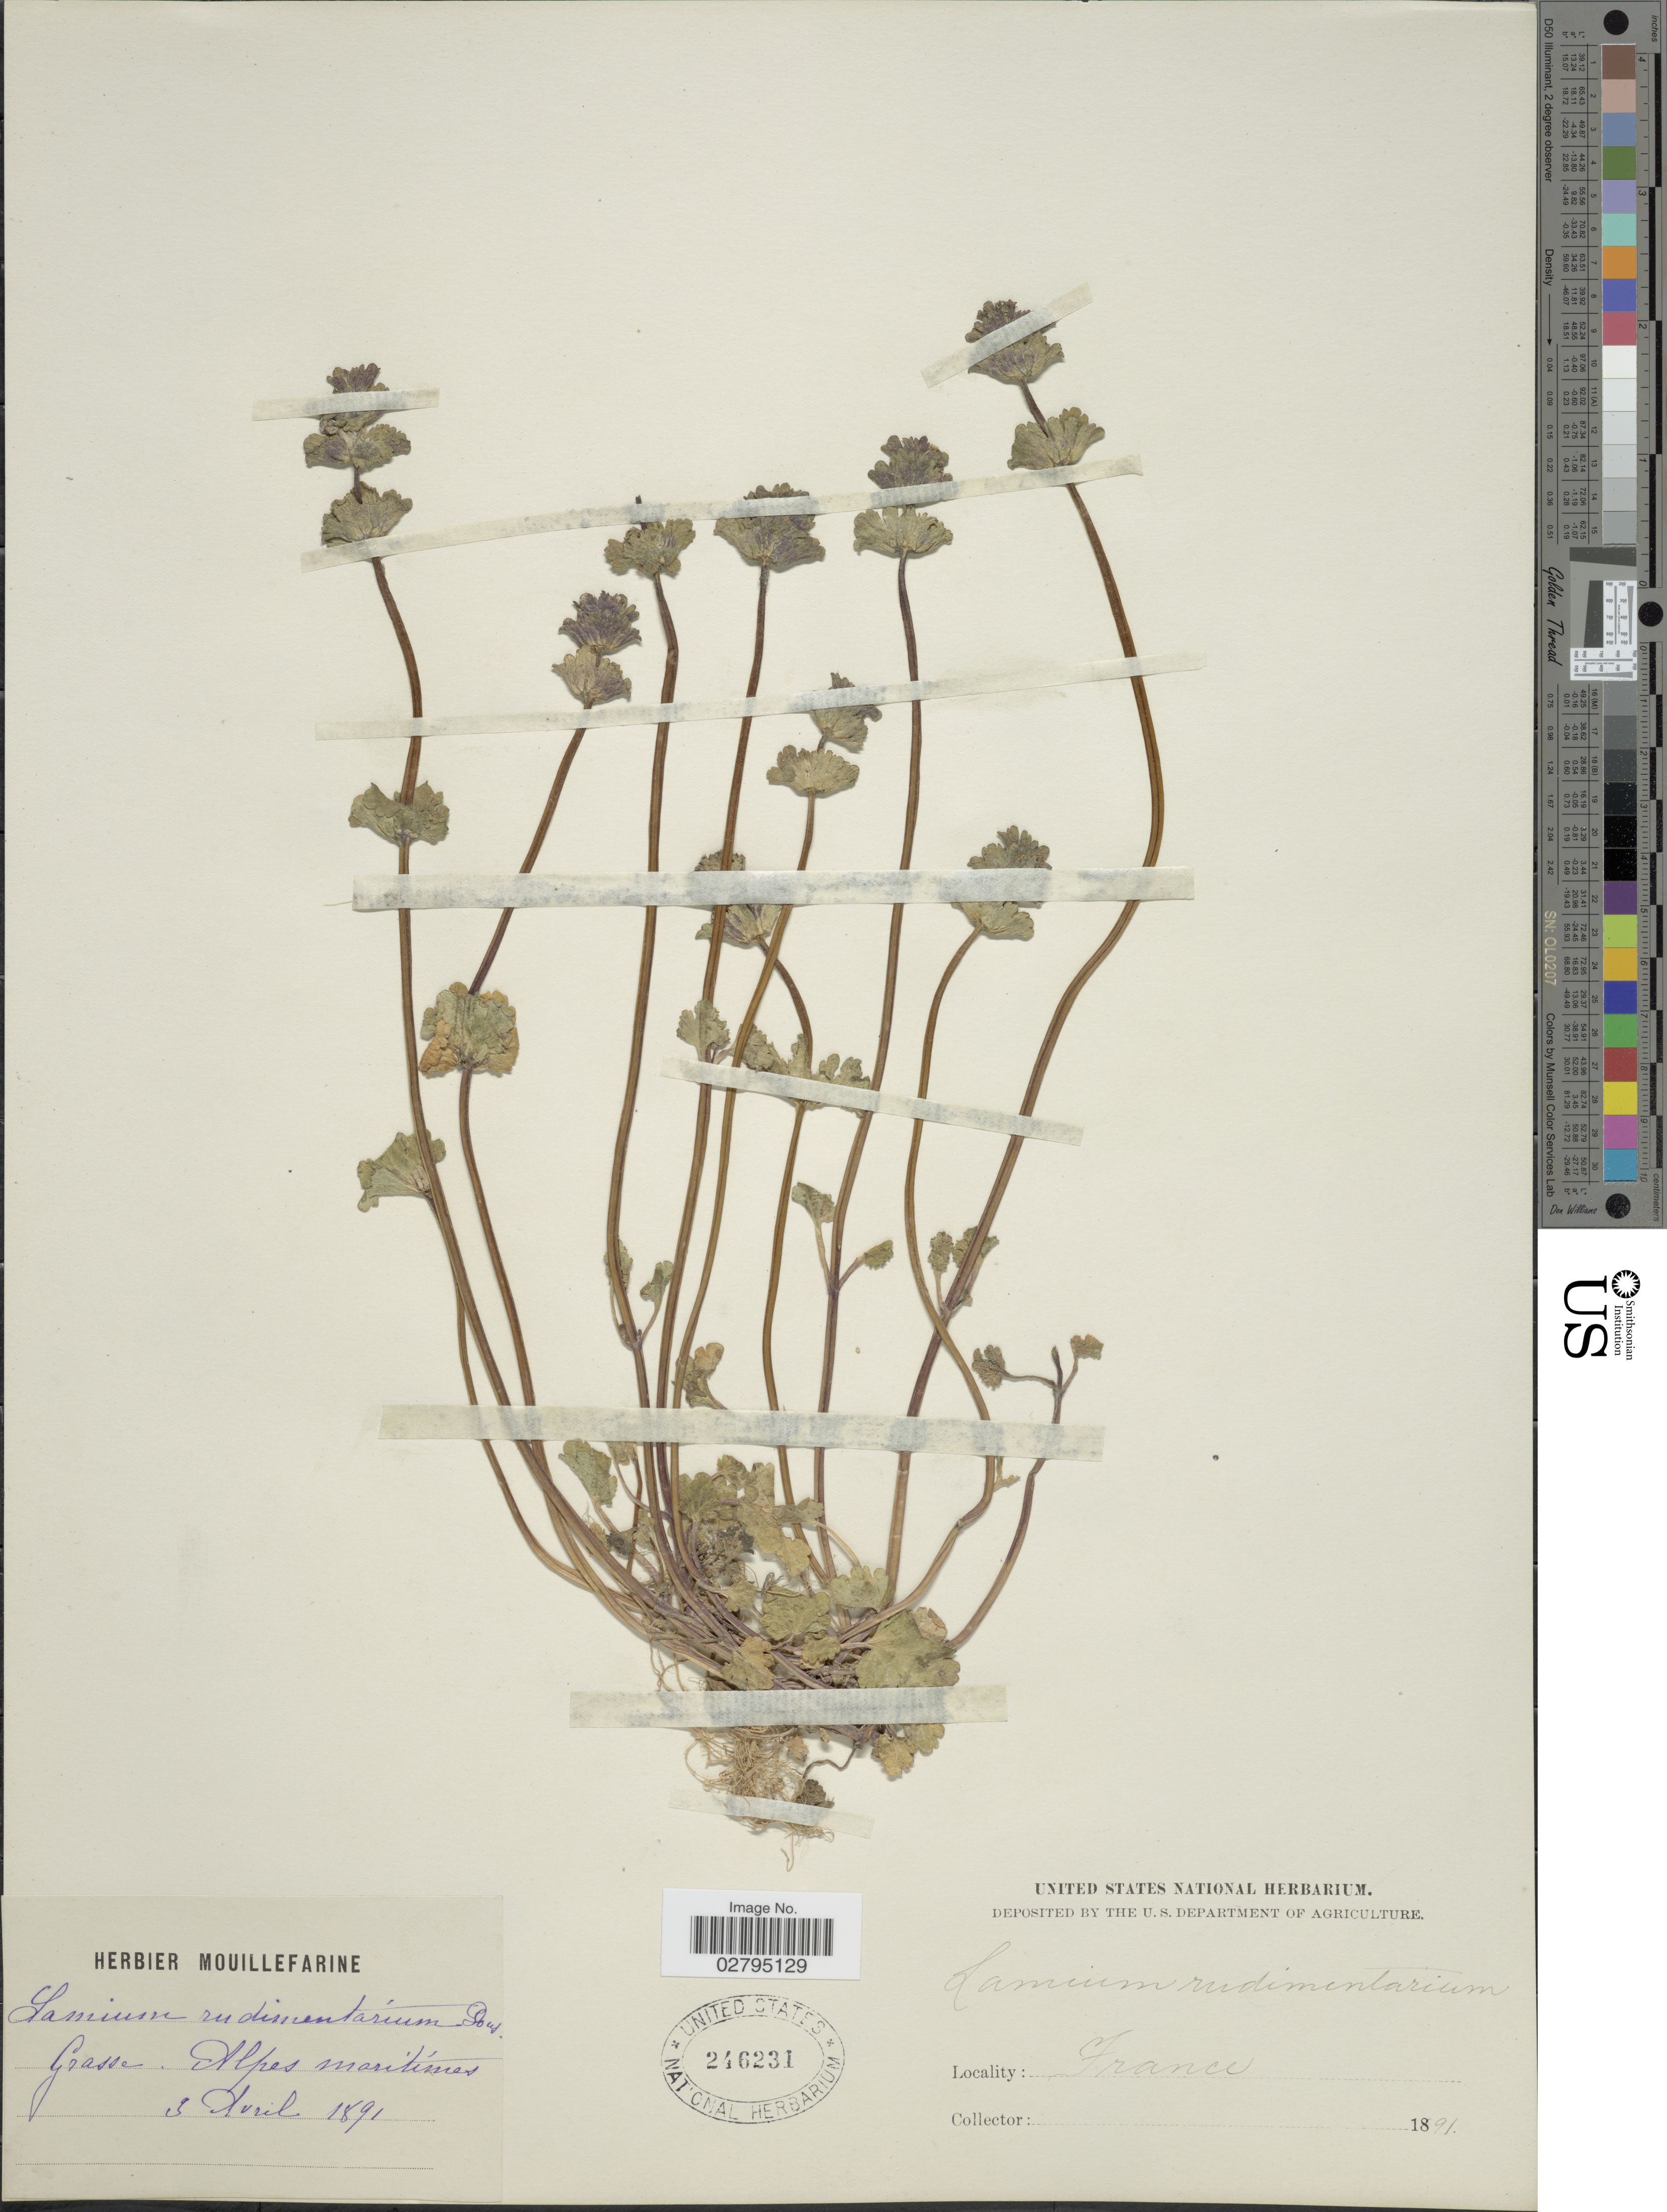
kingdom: Plantae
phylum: Tracheophyta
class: Magnoliopsida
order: Lamiales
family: Lamiaceae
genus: Lamium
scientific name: Lamium sp.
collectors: ex herb. Mouillefarine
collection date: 1891-04-03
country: France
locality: Grasse. Alpes maritimes.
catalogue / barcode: US 246231